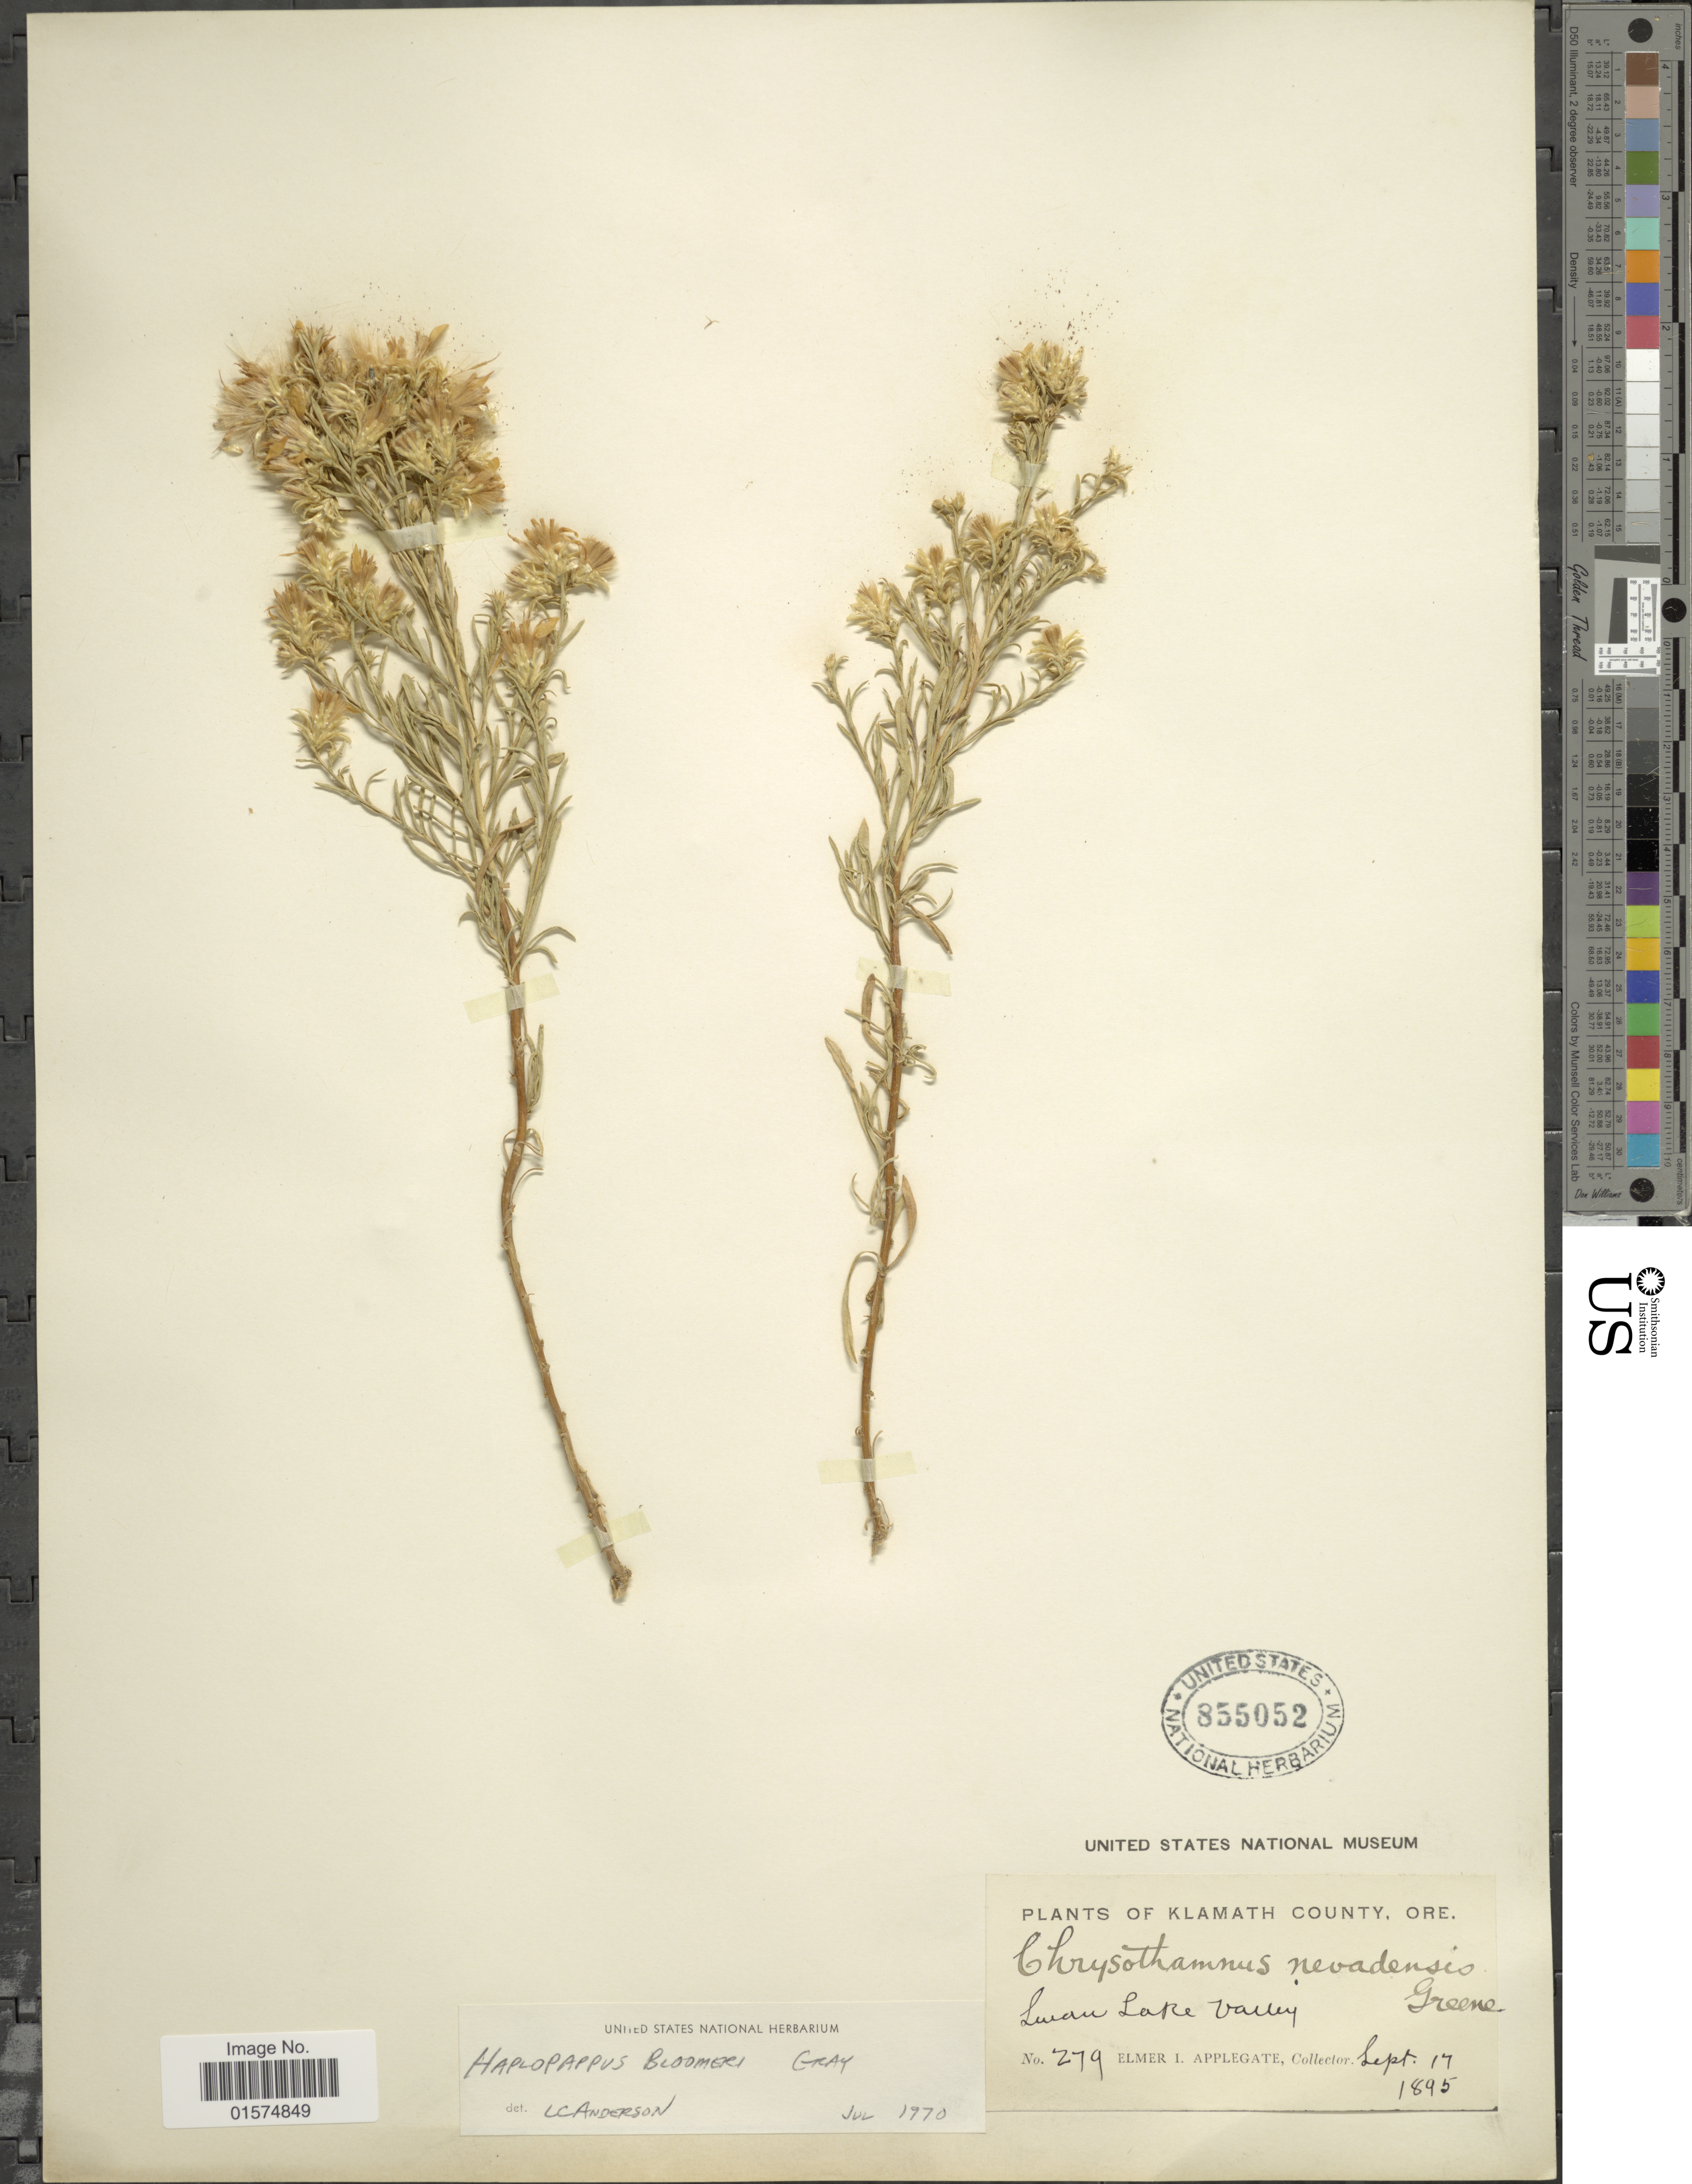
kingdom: Plantae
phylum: Tracheophyta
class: Magnoliopsida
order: Asterales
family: Asteraceae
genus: Ericameria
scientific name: Ericameria bloomeri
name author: (A. Gray) J.F. Macbr.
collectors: E. I. Applegate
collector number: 279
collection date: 1895-09-17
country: United States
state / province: Oregon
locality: Klamath County. Swan Lake valley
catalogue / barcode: US 855052